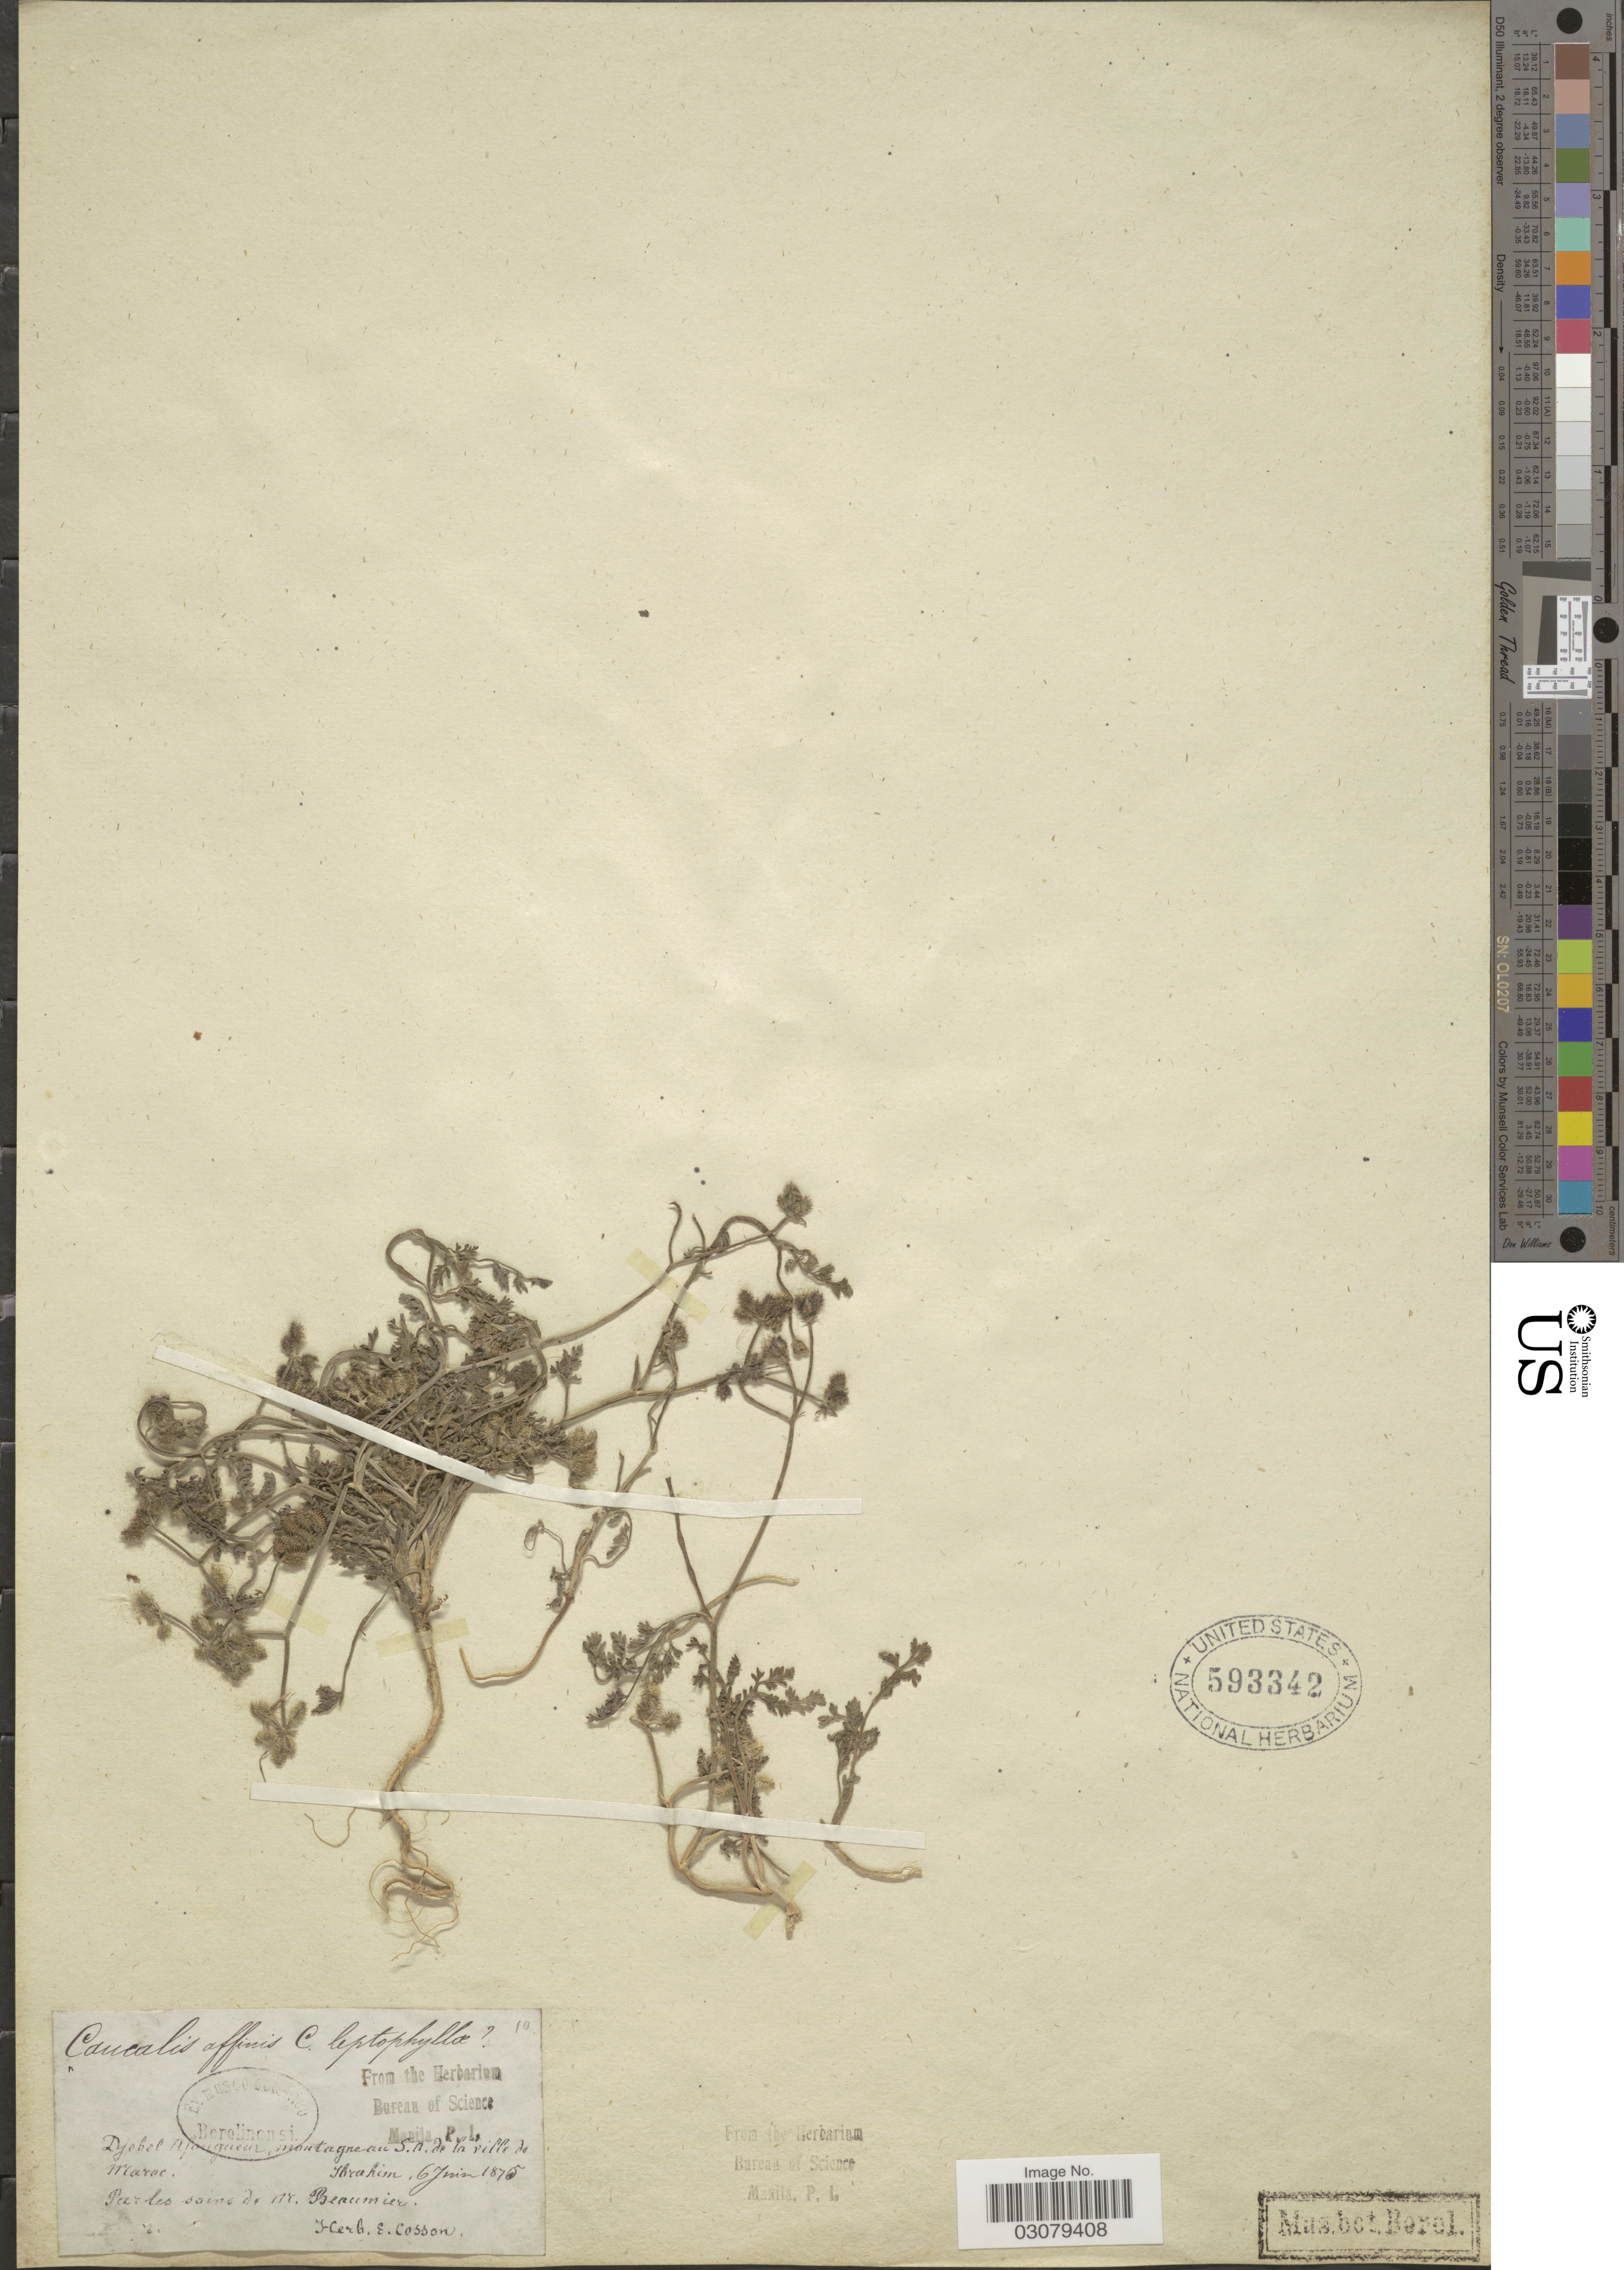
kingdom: Plantae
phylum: Tracheophyta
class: Magnoliopsida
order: Apiales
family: Apiaceae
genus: Torilis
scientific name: Torilis leptophylla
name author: (L.) Rchb. f.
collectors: -. Ibrahim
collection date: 1875-06-06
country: Morocco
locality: Djebel Afougueur, montagne S.O. de la ville do Maroc.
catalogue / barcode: US 593342